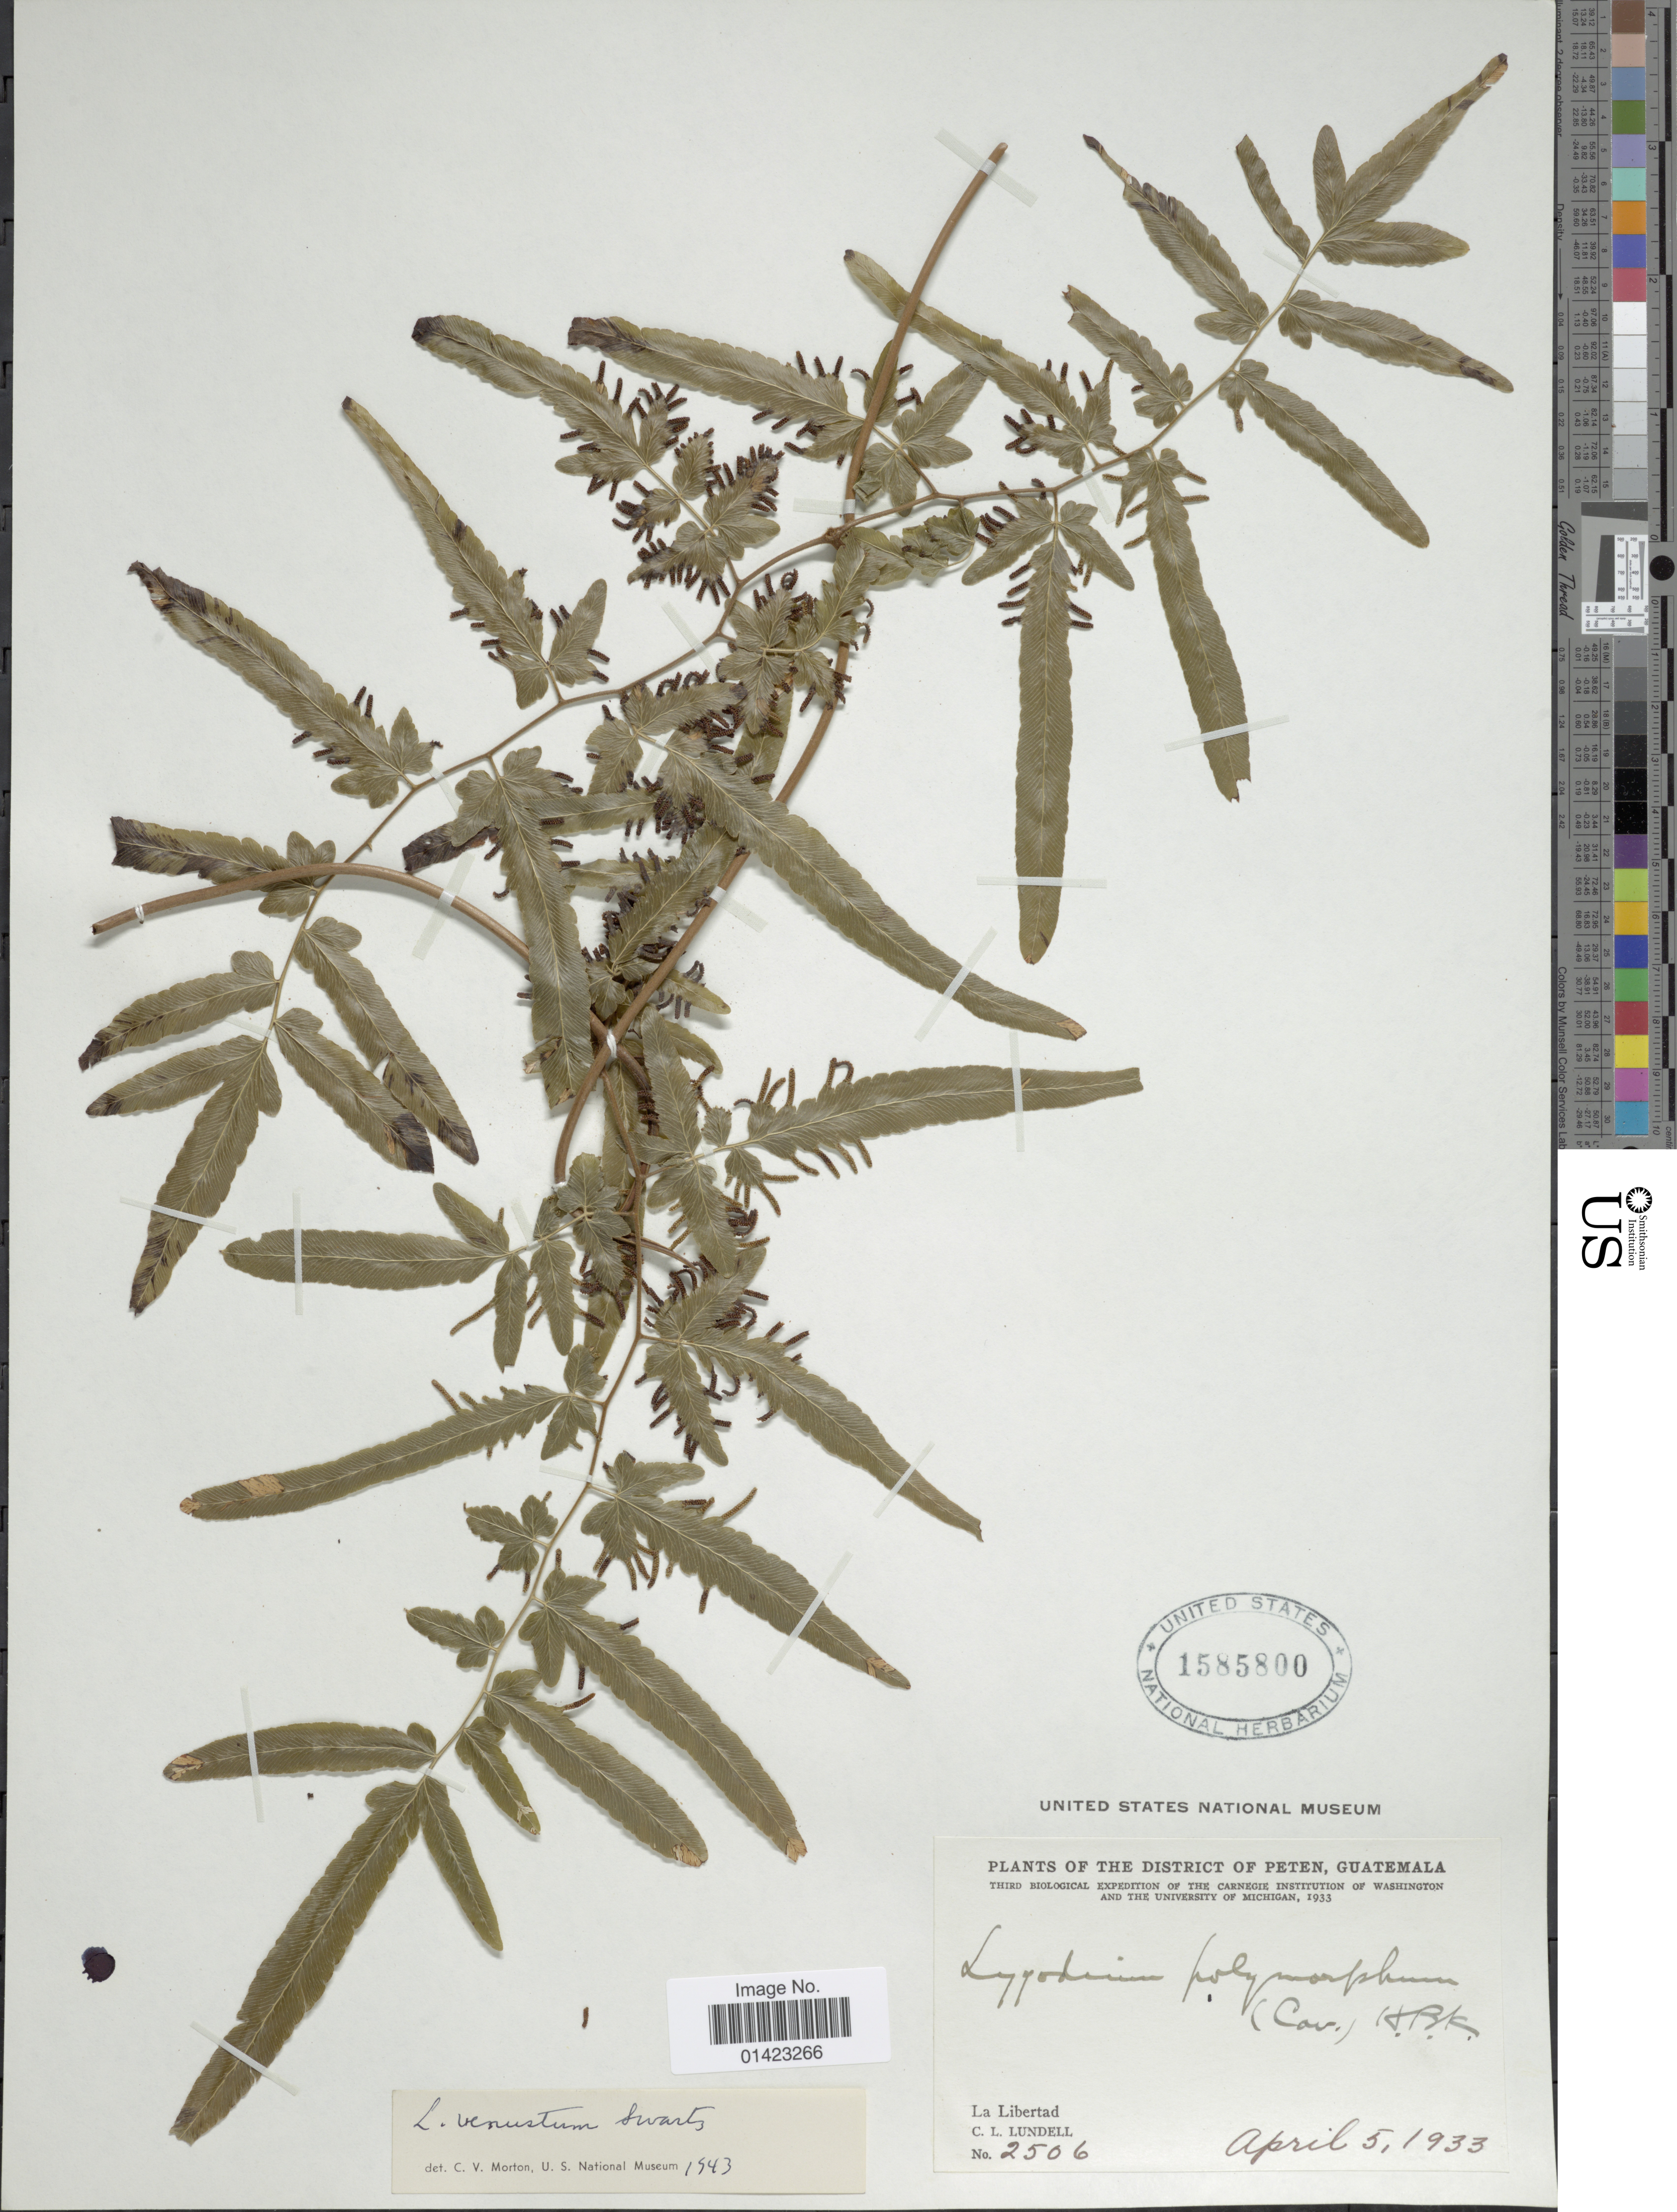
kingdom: Plantae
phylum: Tracheophyta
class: Polypodiopsida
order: Schizaeales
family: Lygodiaceae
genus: Lygodium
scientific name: Lygodium venustum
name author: Sw.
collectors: C. L. Lundell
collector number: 2506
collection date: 1933-04-05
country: Guatemala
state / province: El Petén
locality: District of Peten,La Libertad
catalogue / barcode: US 1585800